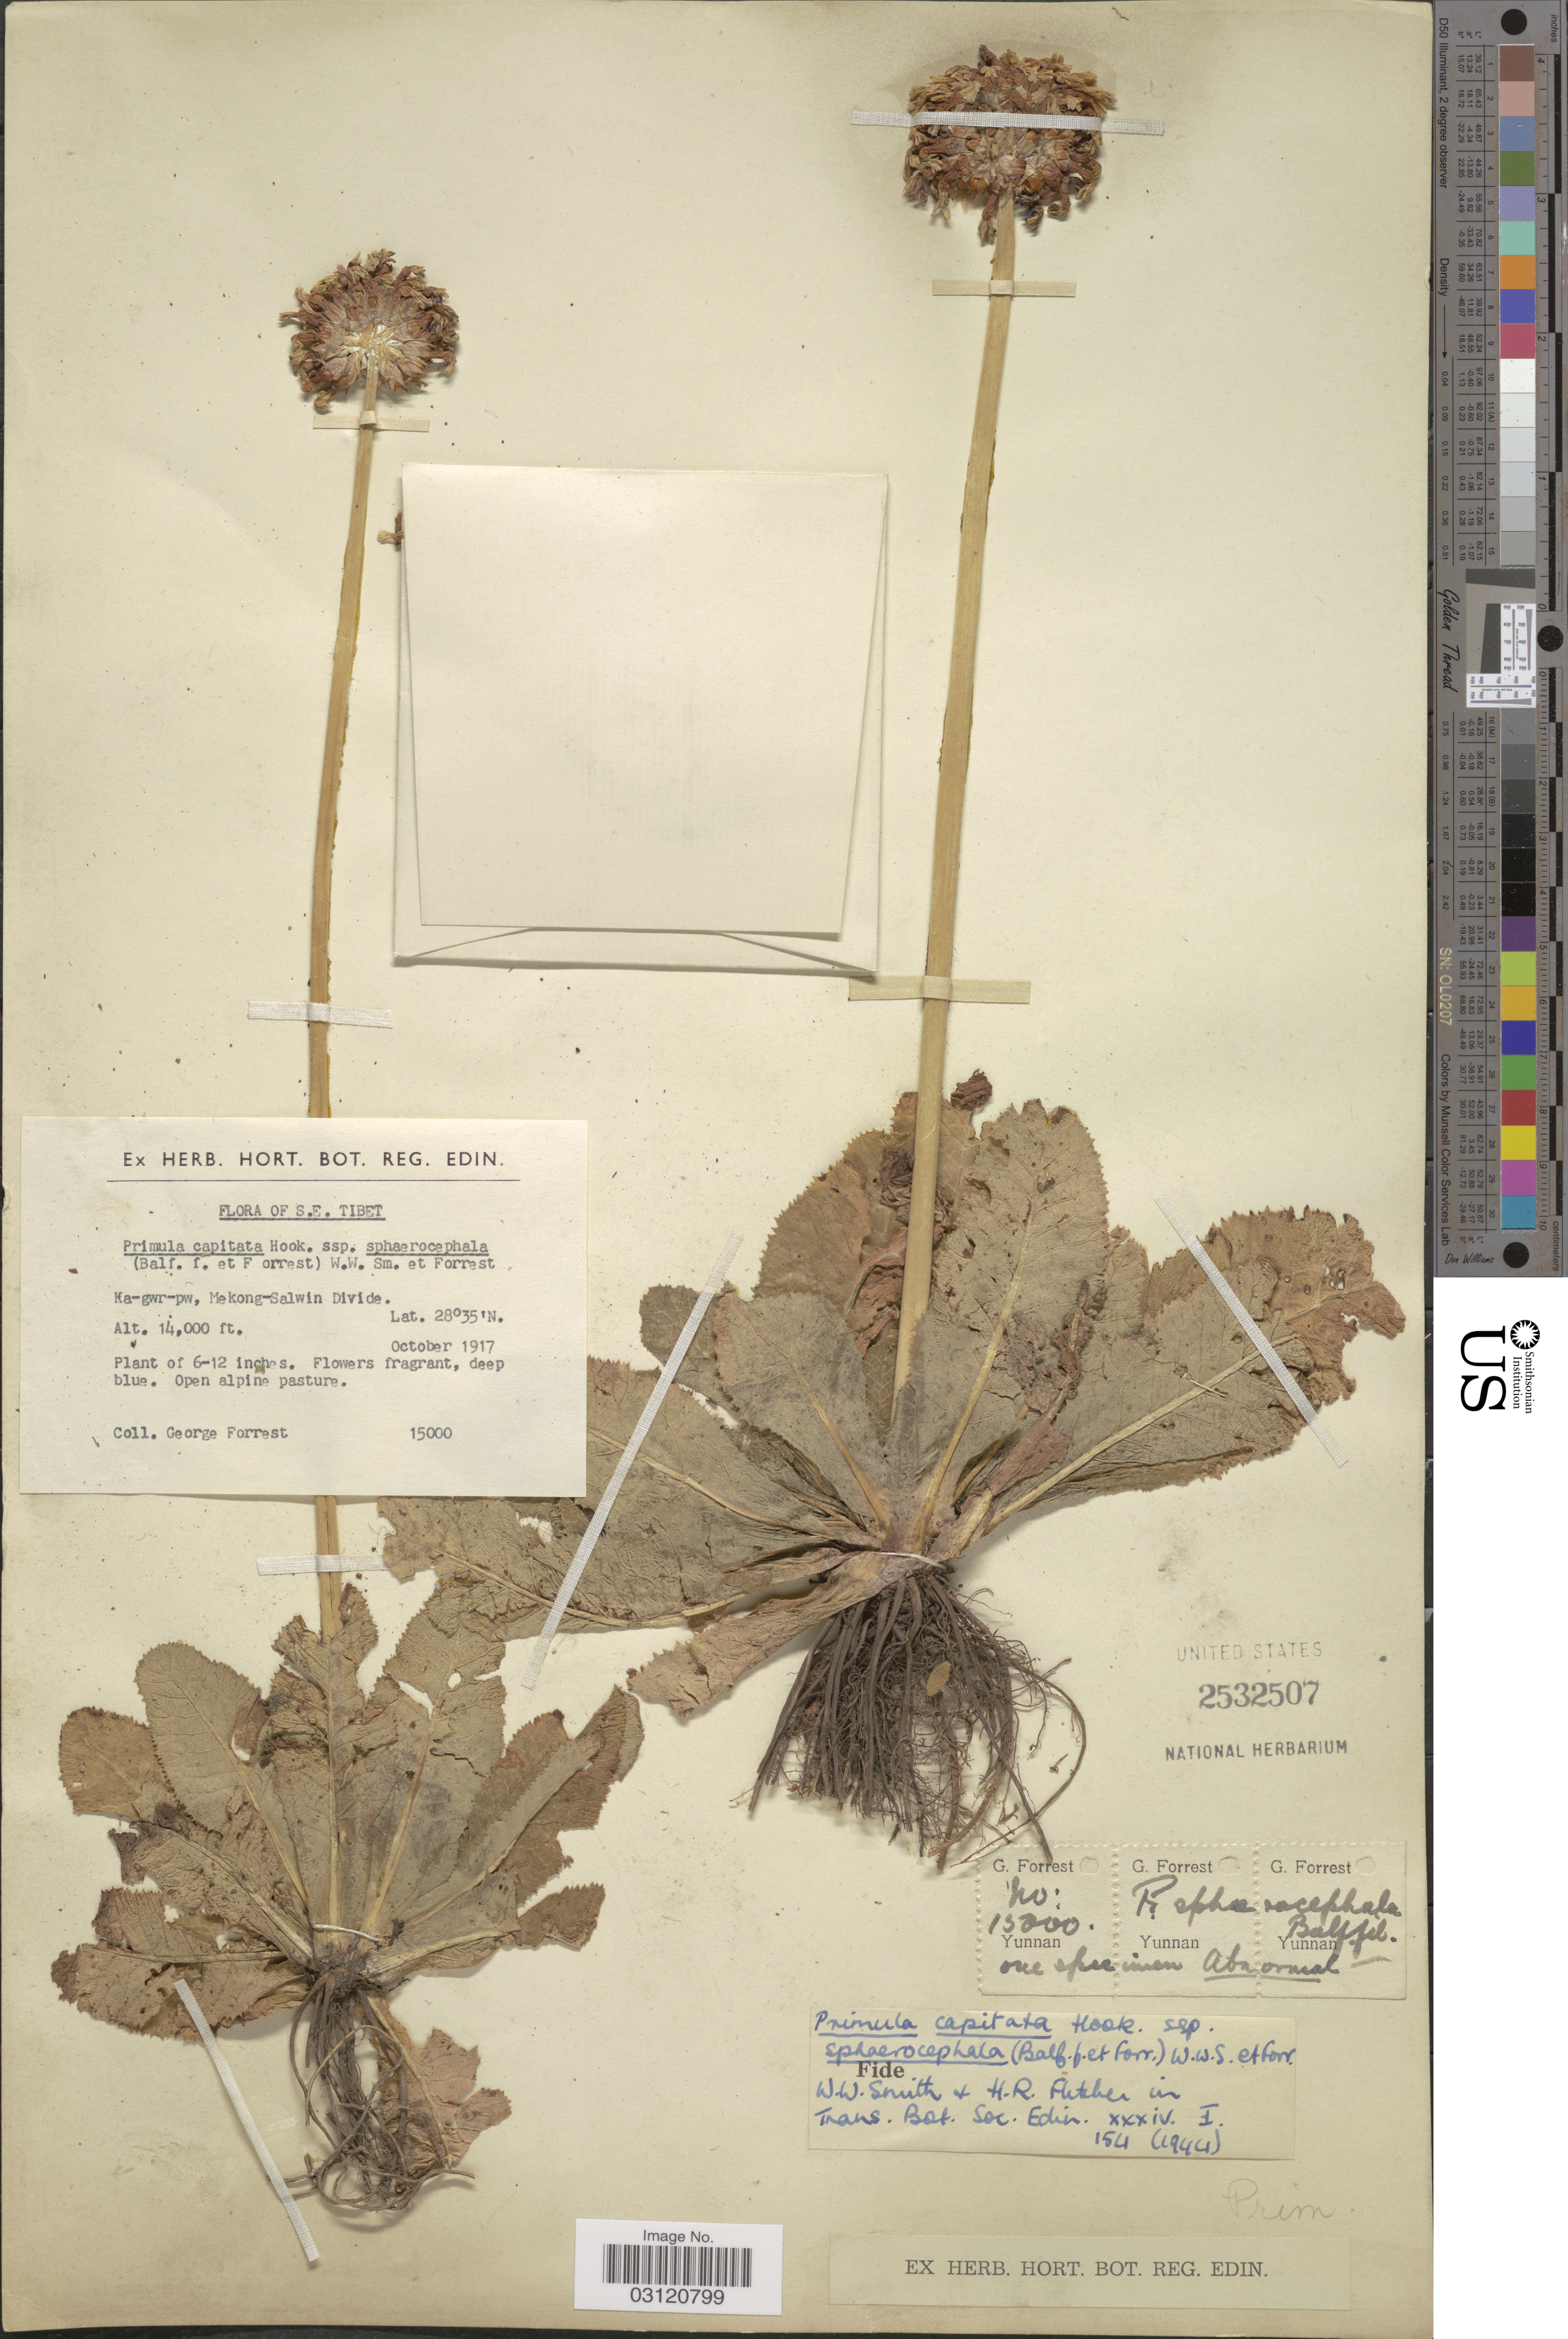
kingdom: Plantae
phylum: Tracheophyta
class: Magnoliopsida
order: Ericales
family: Primulaceae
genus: Primula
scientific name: Primula capitata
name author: Hook.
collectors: G. Forrest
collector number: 15000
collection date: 1917-10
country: China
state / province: Xizang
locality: S.E. Tibet. Ka-gwr-pw, mekong-Salwin Divide.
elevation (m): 4267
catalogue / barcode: US 2532507